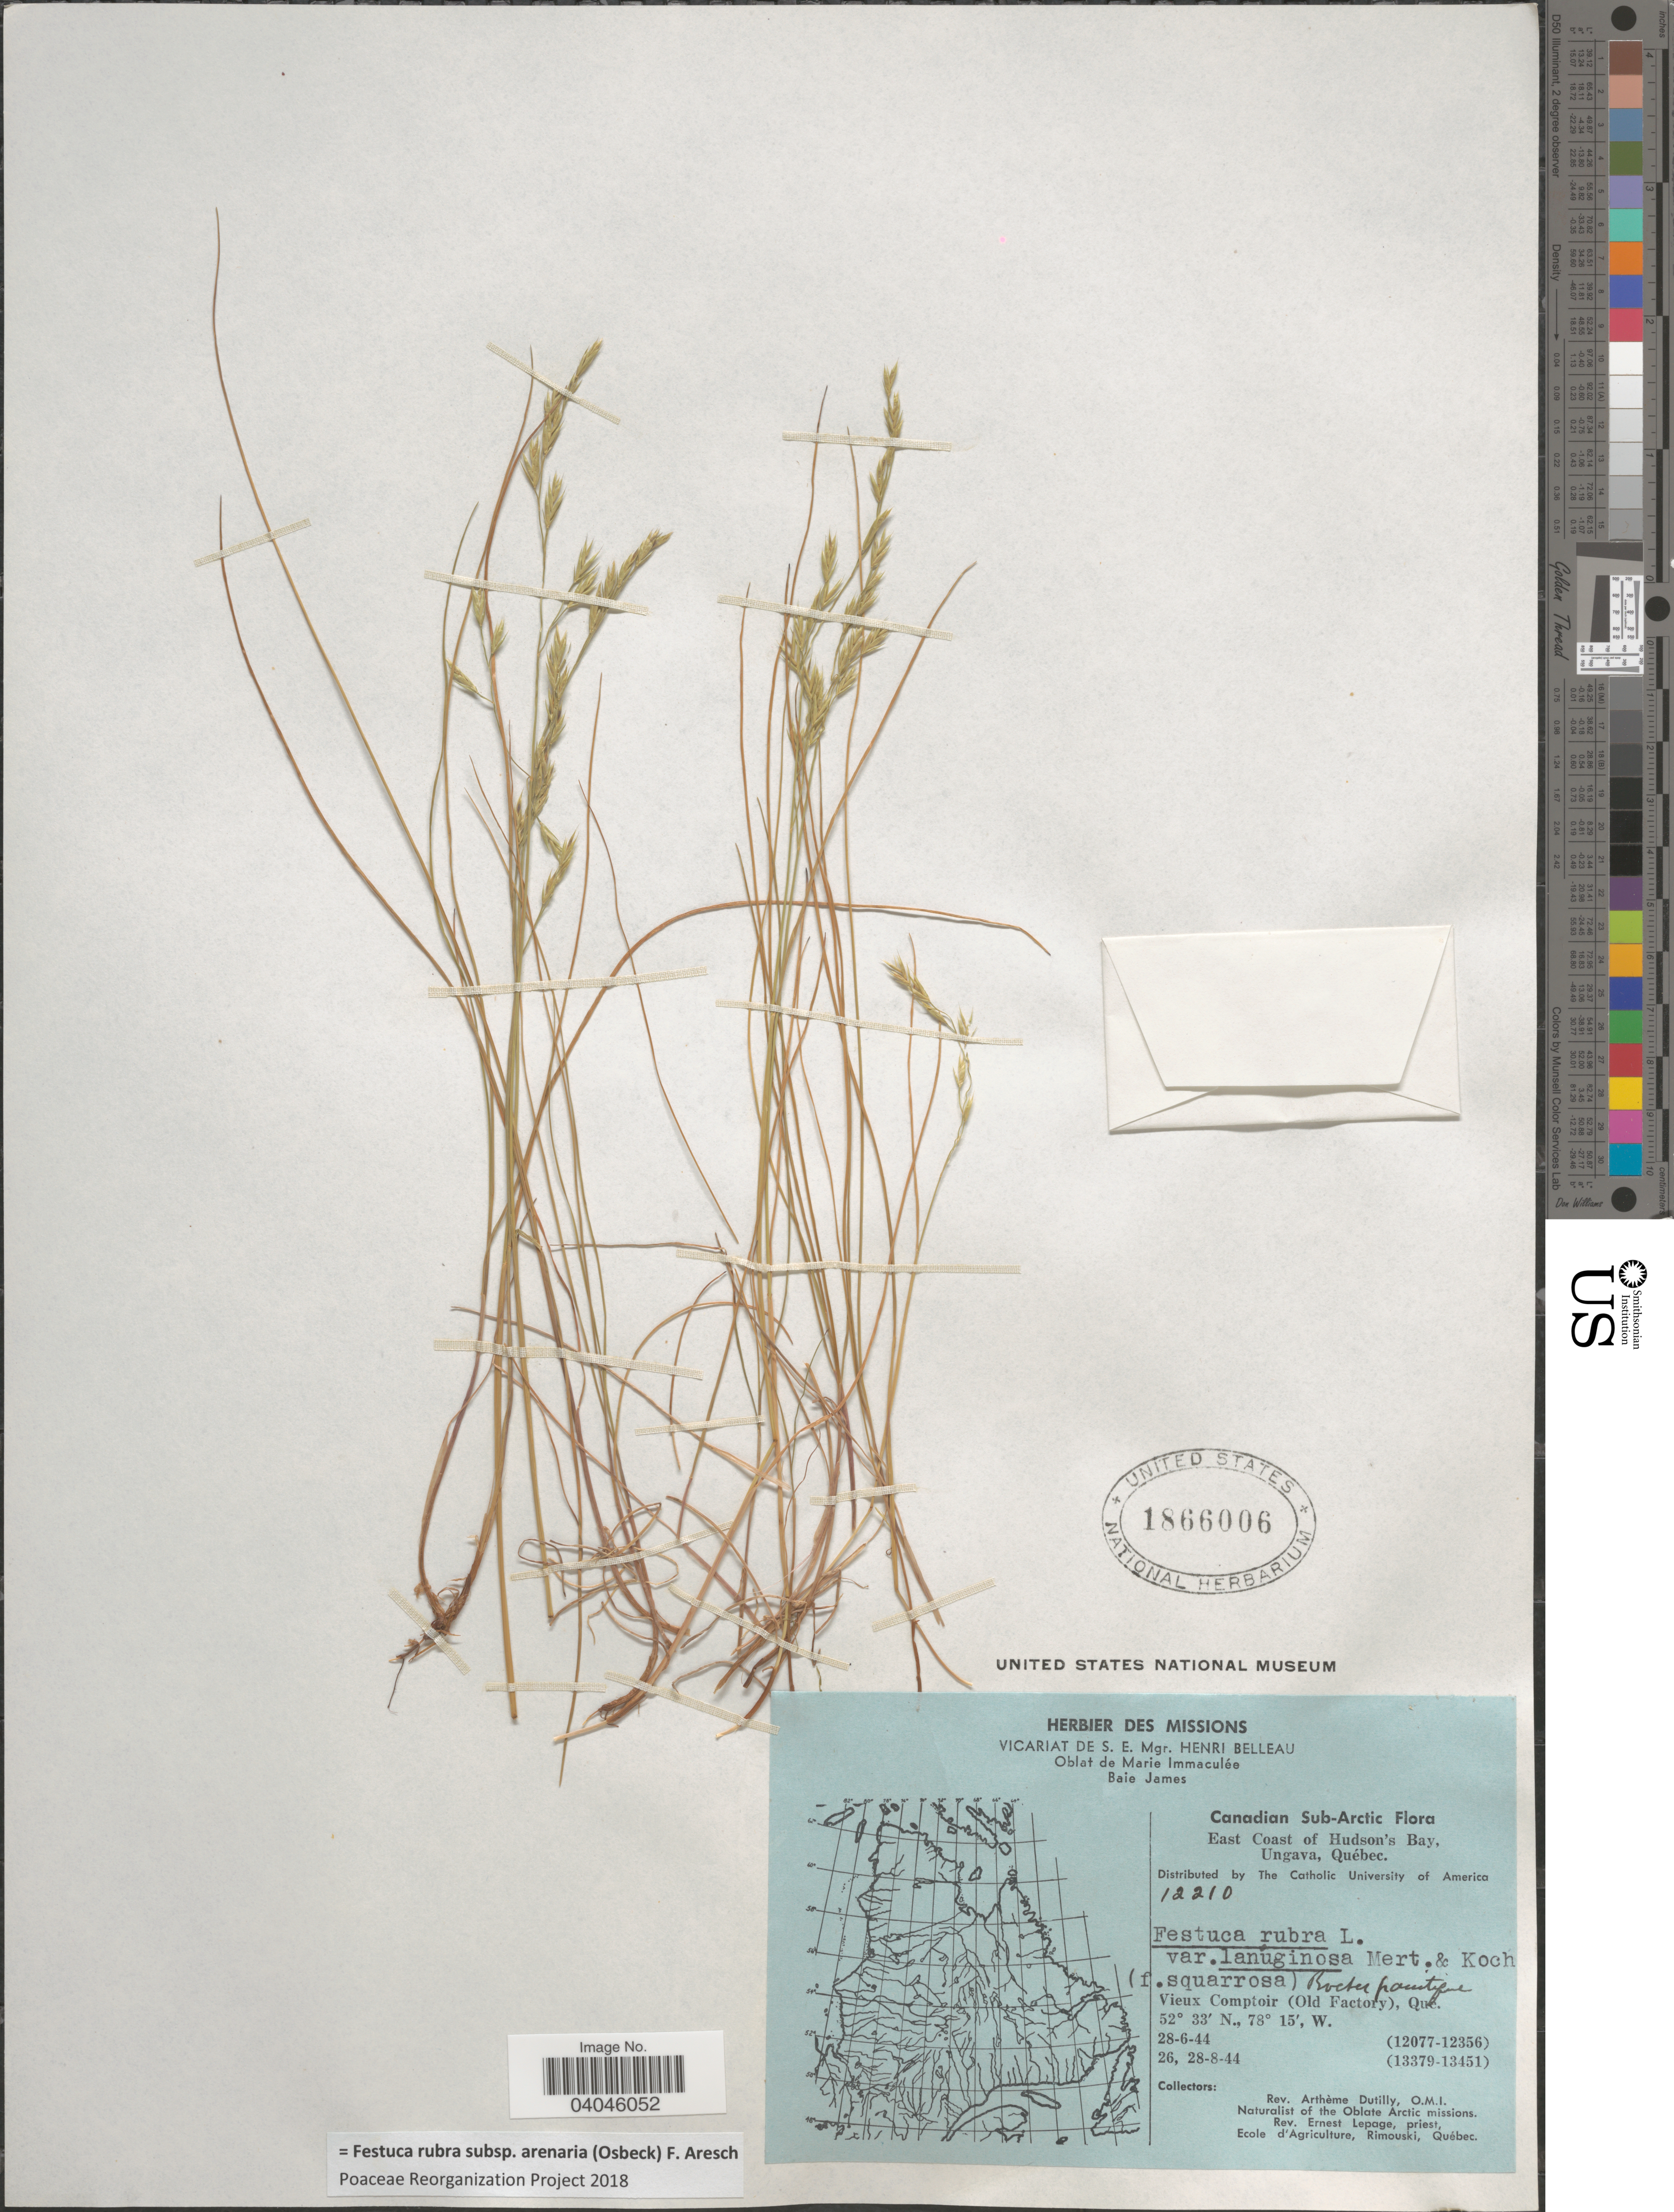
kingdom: Plantae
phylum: Tracheophyta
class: Liliopsida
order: Poales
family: Poaceae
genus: Festuca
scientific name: Festuca rubra subsp. arenaria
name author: (Osbeck) F. Aresch.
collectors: A. Dutilly & E. Lepage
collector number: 12210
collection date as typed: Transcribed d/m/y: 28/6/44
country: Canada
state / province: Quebec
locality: Canadian Sub-Arctic. East Coast of Hudson's Bay, Ungava. Vieux Comptoir (Old Factory).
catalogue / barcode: US 1866006